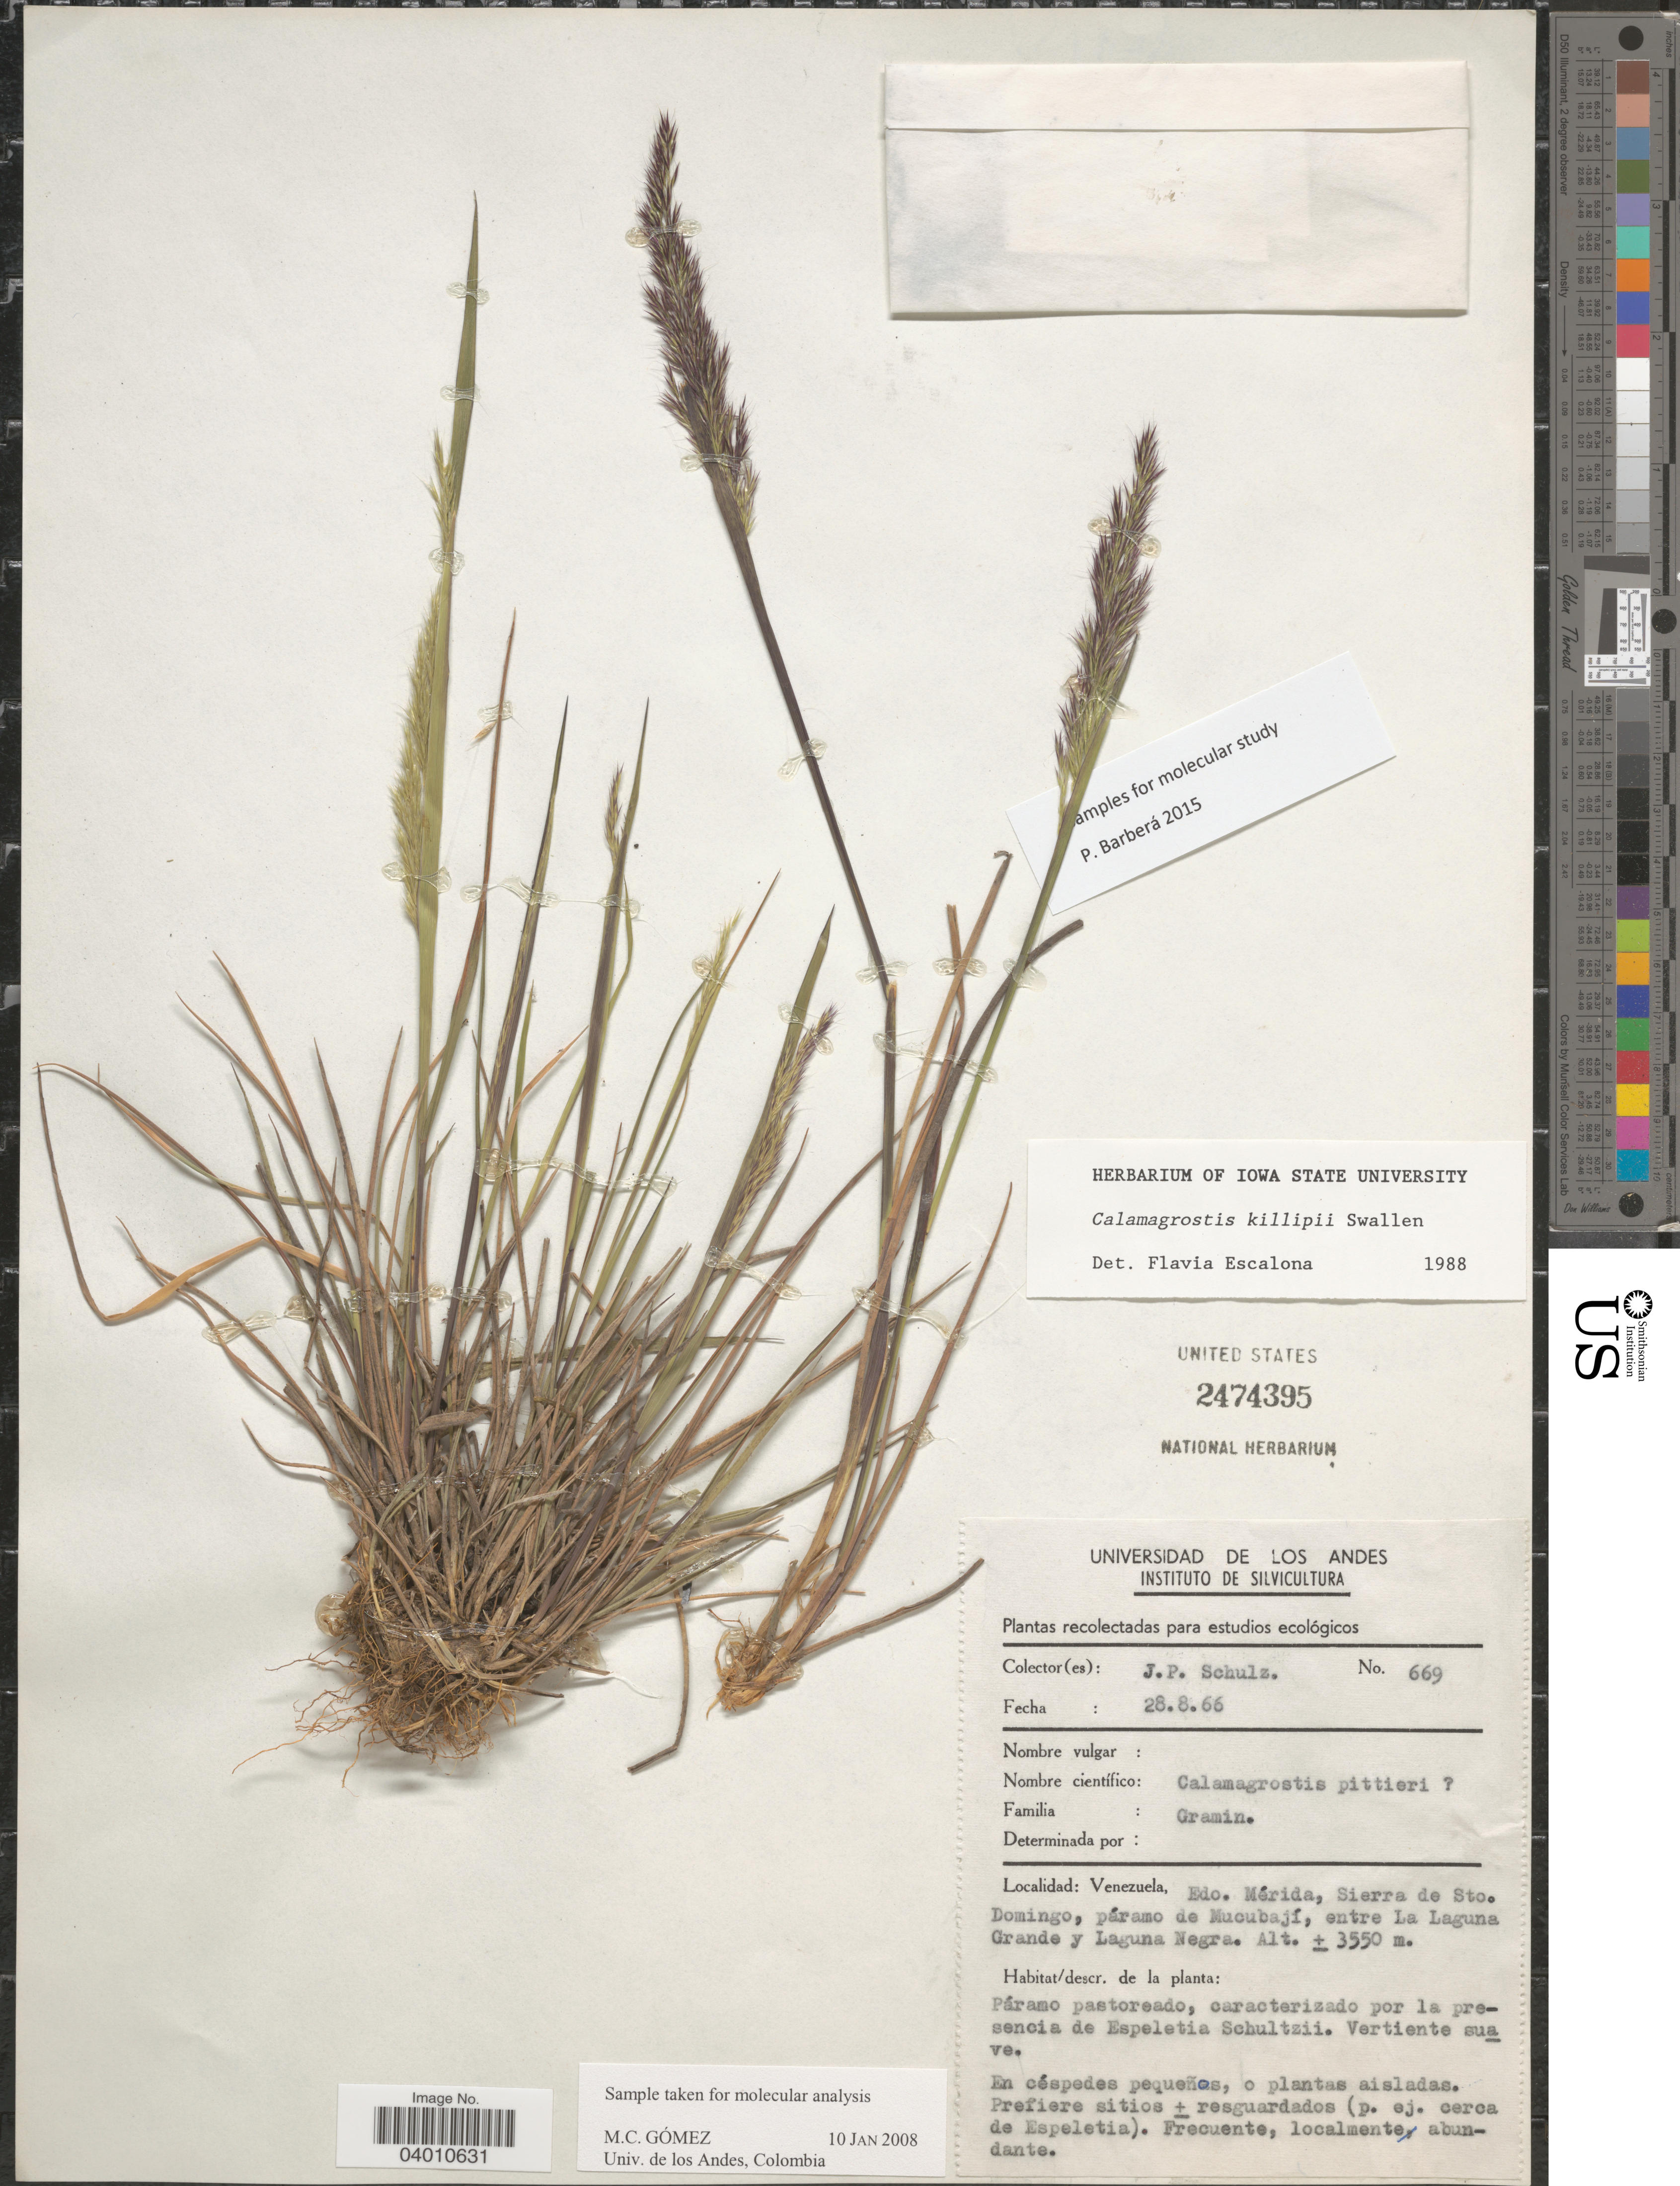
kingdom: Plantae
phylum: Tracheophyta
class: Liliopsida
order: Poales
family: Poaceae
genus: Peyritschia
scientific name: Peyritschia killipii ined.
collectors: J. P. Schulz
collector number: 669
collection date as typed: Transcribed d/m/y: 28/8/66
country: Venezuela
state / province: Merida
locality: Sierra de Sto. Domingo, páramo de Mucubají, entre La Laguna Grande y Laguna Negra.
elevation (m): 3550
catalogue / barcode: US 2474395